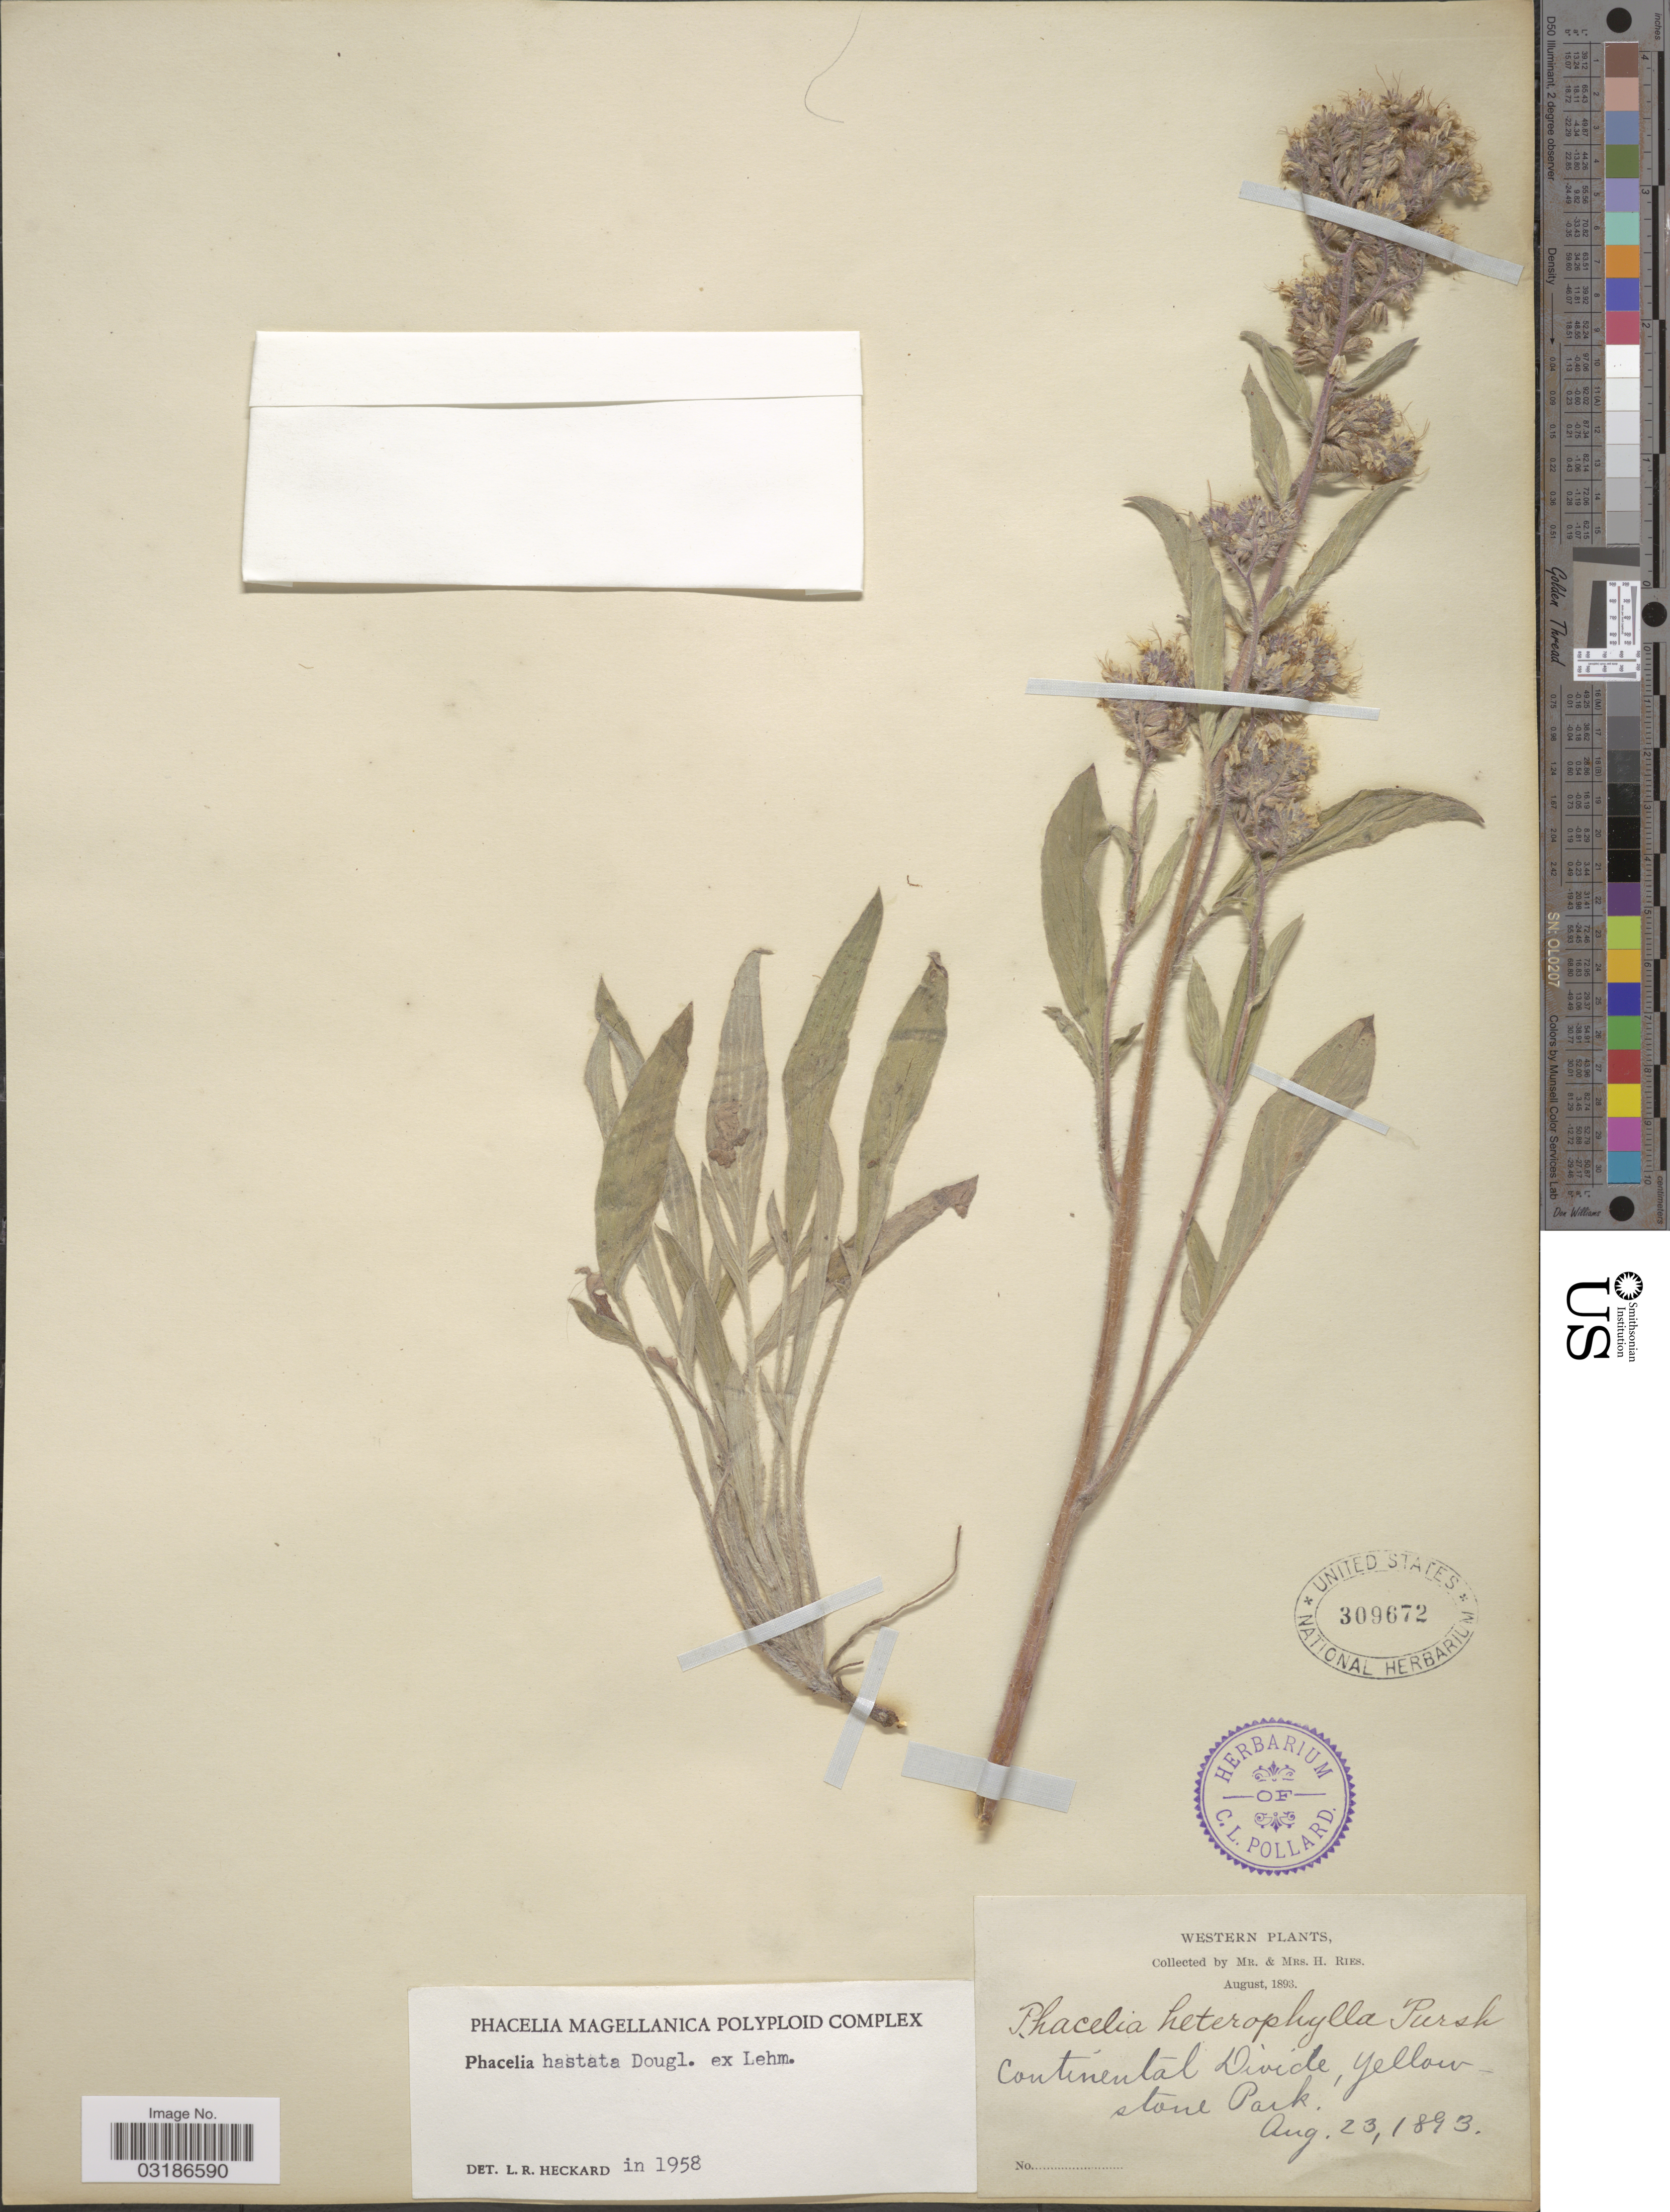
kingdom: Plantae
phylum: Tracheophyta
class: Magnoliopsida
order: Boraginales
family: Hydrophyllaceae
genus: Phacelia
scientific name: Phacelia hastata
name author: Douglas ex Lehm.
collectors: Mr. Ries & H. Ries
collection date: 1893-08-23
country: United States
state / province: Wyoming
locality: Western, Continental Divide, Yellowstone Park.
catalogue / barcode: US 309672